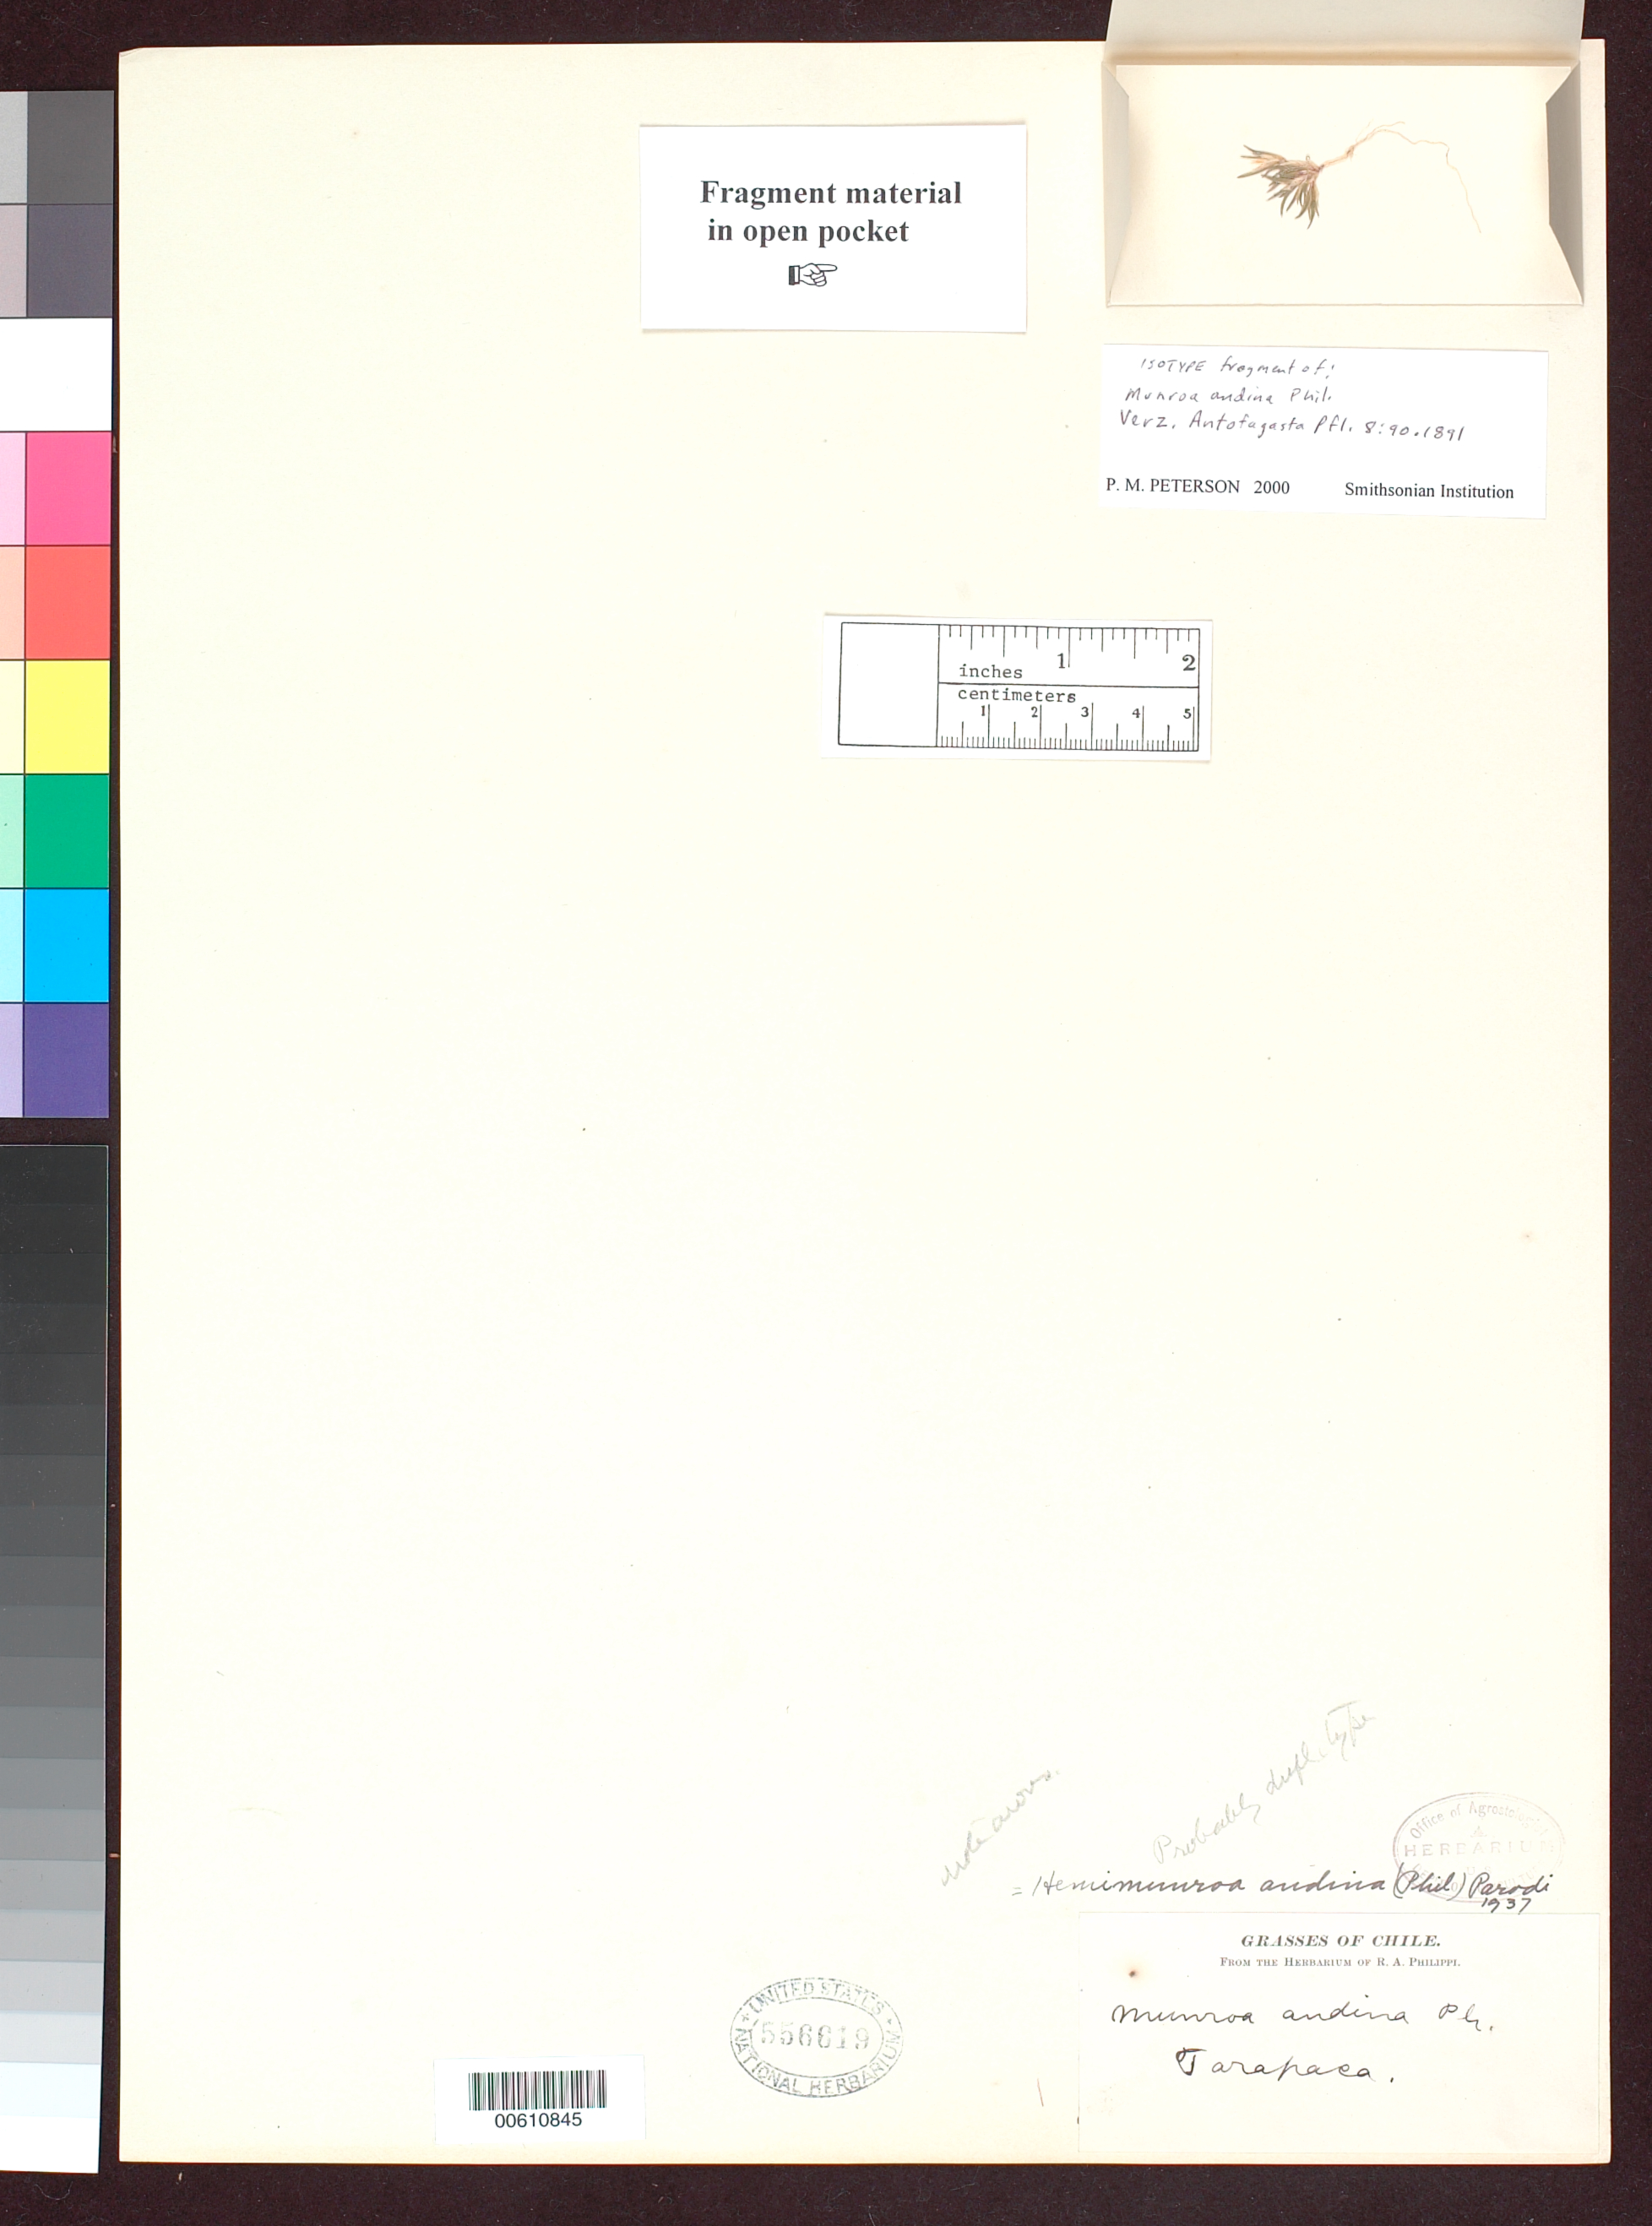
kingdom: Plantae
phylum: Tracheophyta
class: Liliopsida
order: Poales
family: Poaceae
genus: Munroa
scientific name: Munroa andina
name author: Phil.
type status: Type Fragment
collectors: F. Philippi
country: Chile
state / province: Tarapacá (I)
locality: Parana.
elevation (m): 3500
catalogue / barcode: US 556619